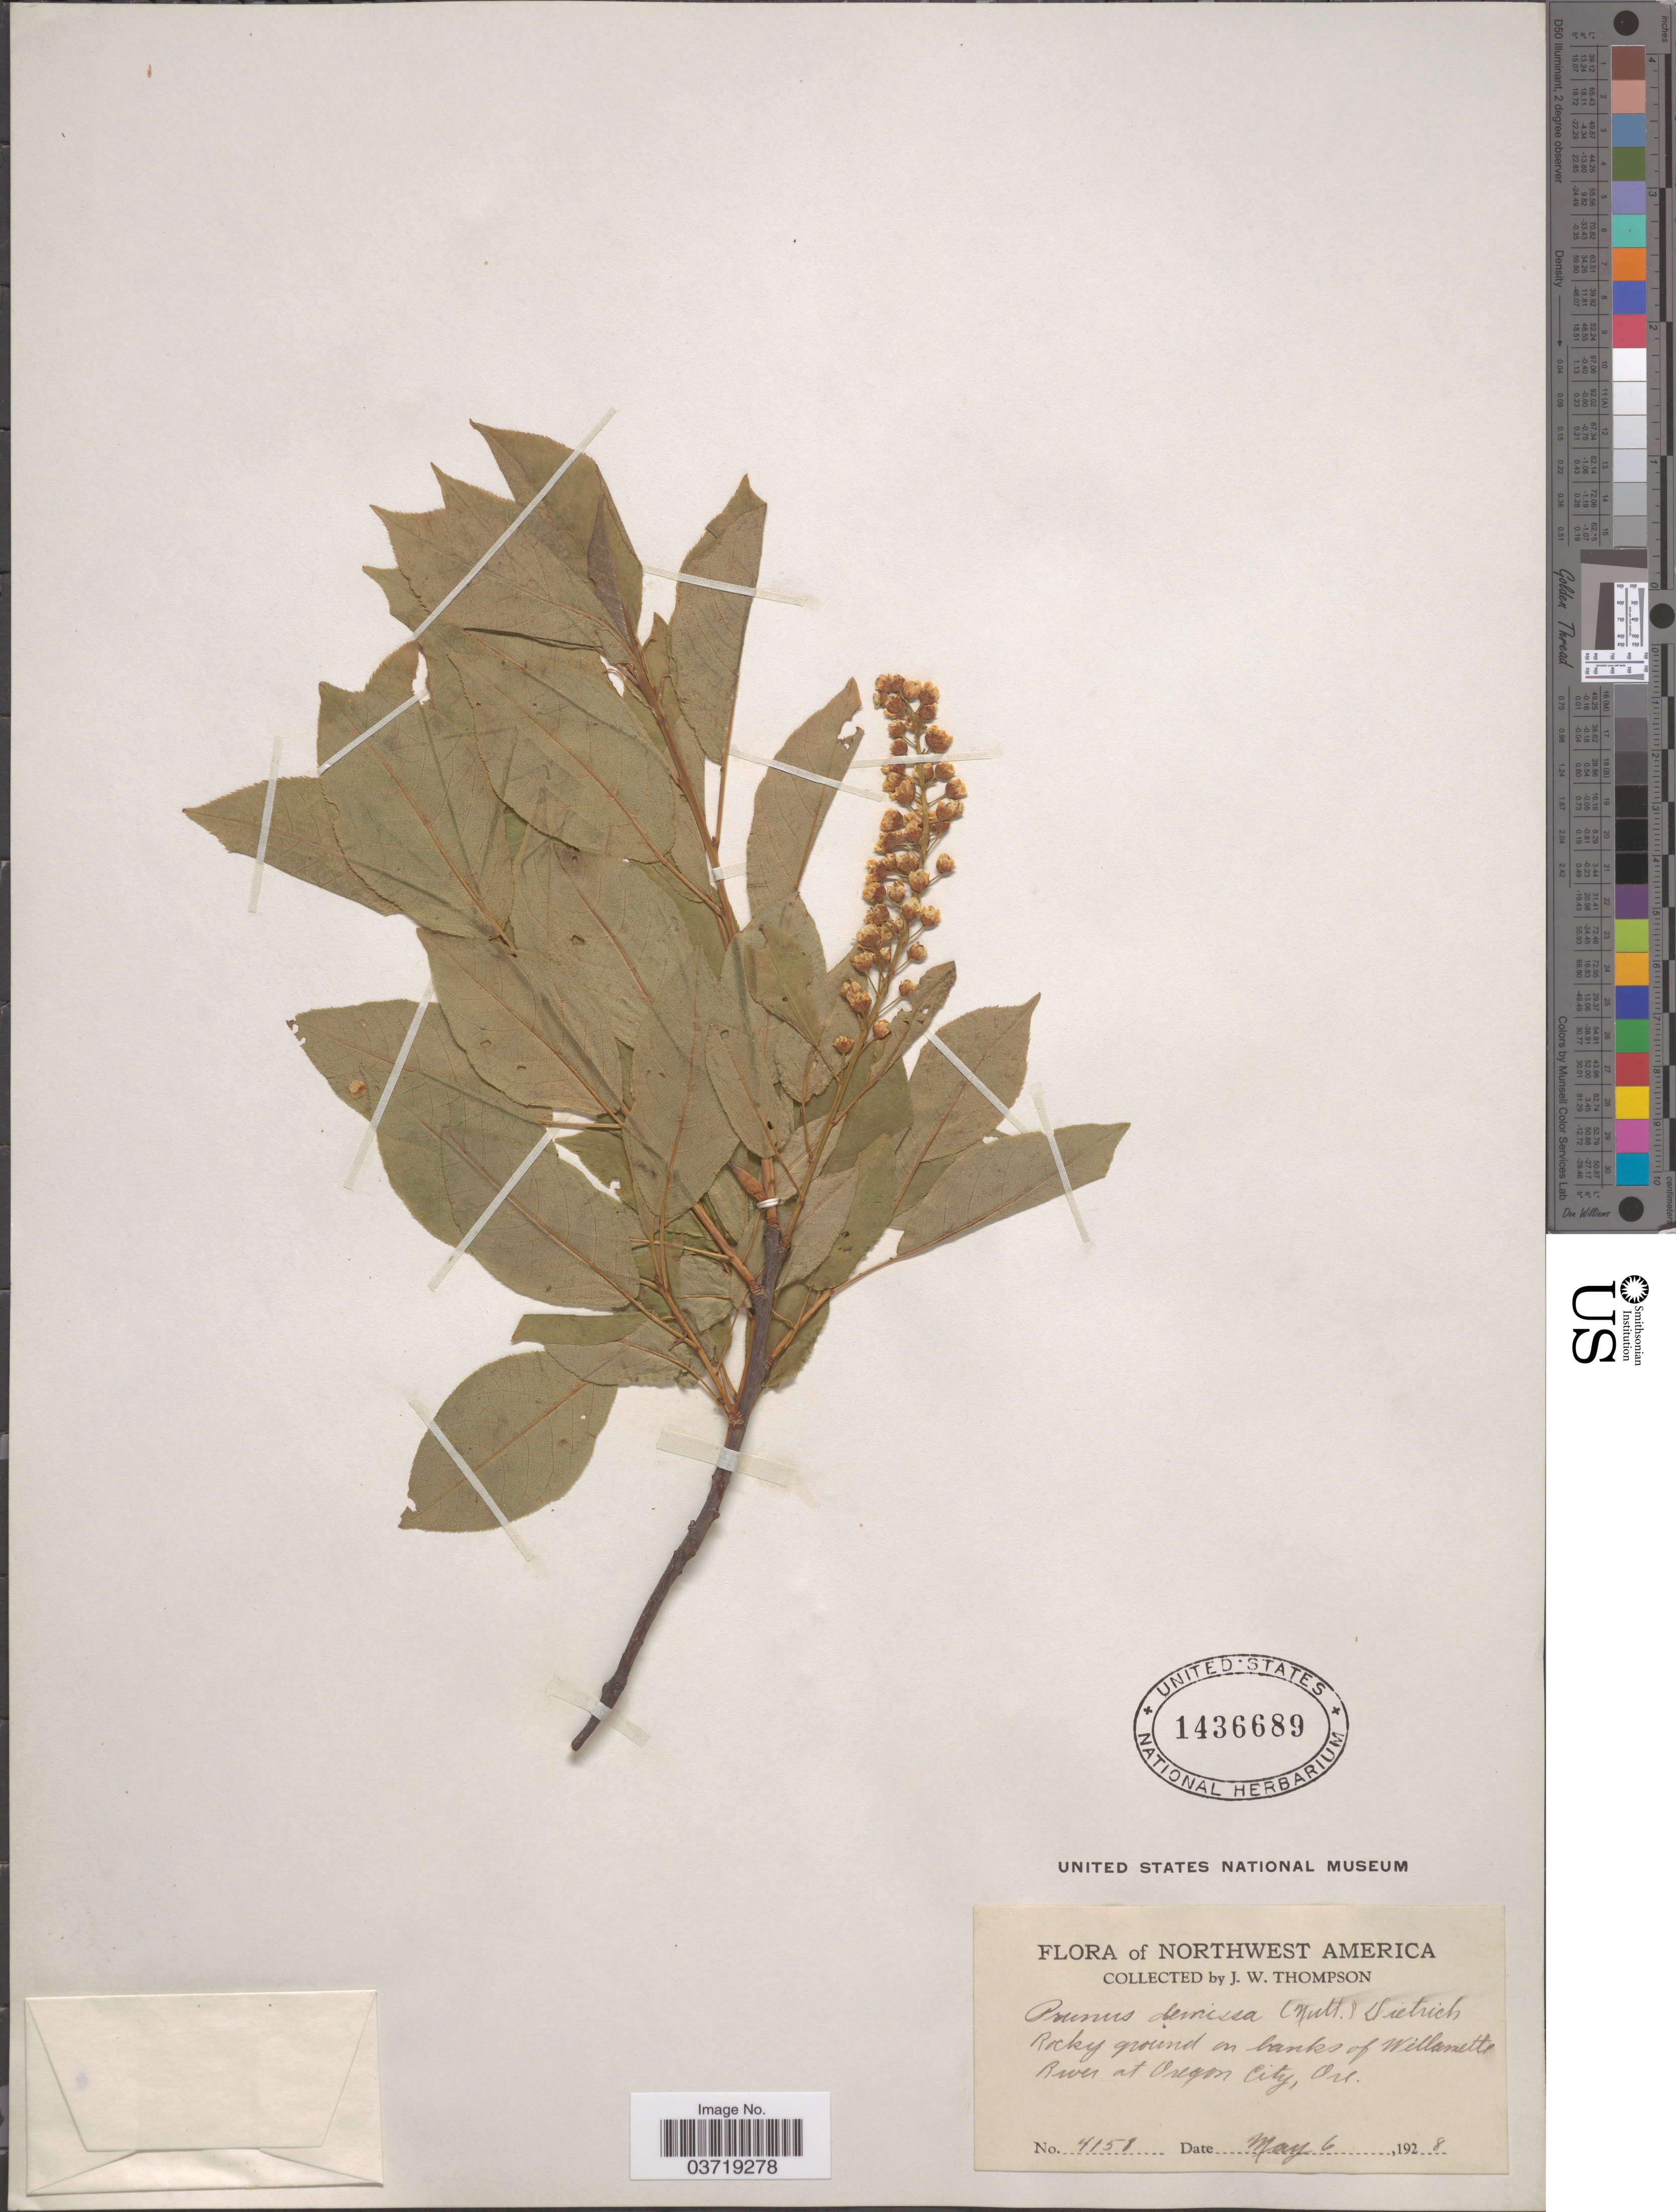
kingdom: Plantae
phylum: Tracheophyta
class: Magnoliopsida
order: Rosales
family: Rosaceae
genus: Prunus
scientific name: Prunus virginiana var. demissa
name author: (Nutt.) Torr.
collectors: J. Thompson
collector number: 4158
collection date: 1928-05-06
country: United States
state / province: Oregon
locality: Northwest America. On banks of Willamette River at Oregon City.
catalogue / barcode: US 1436689